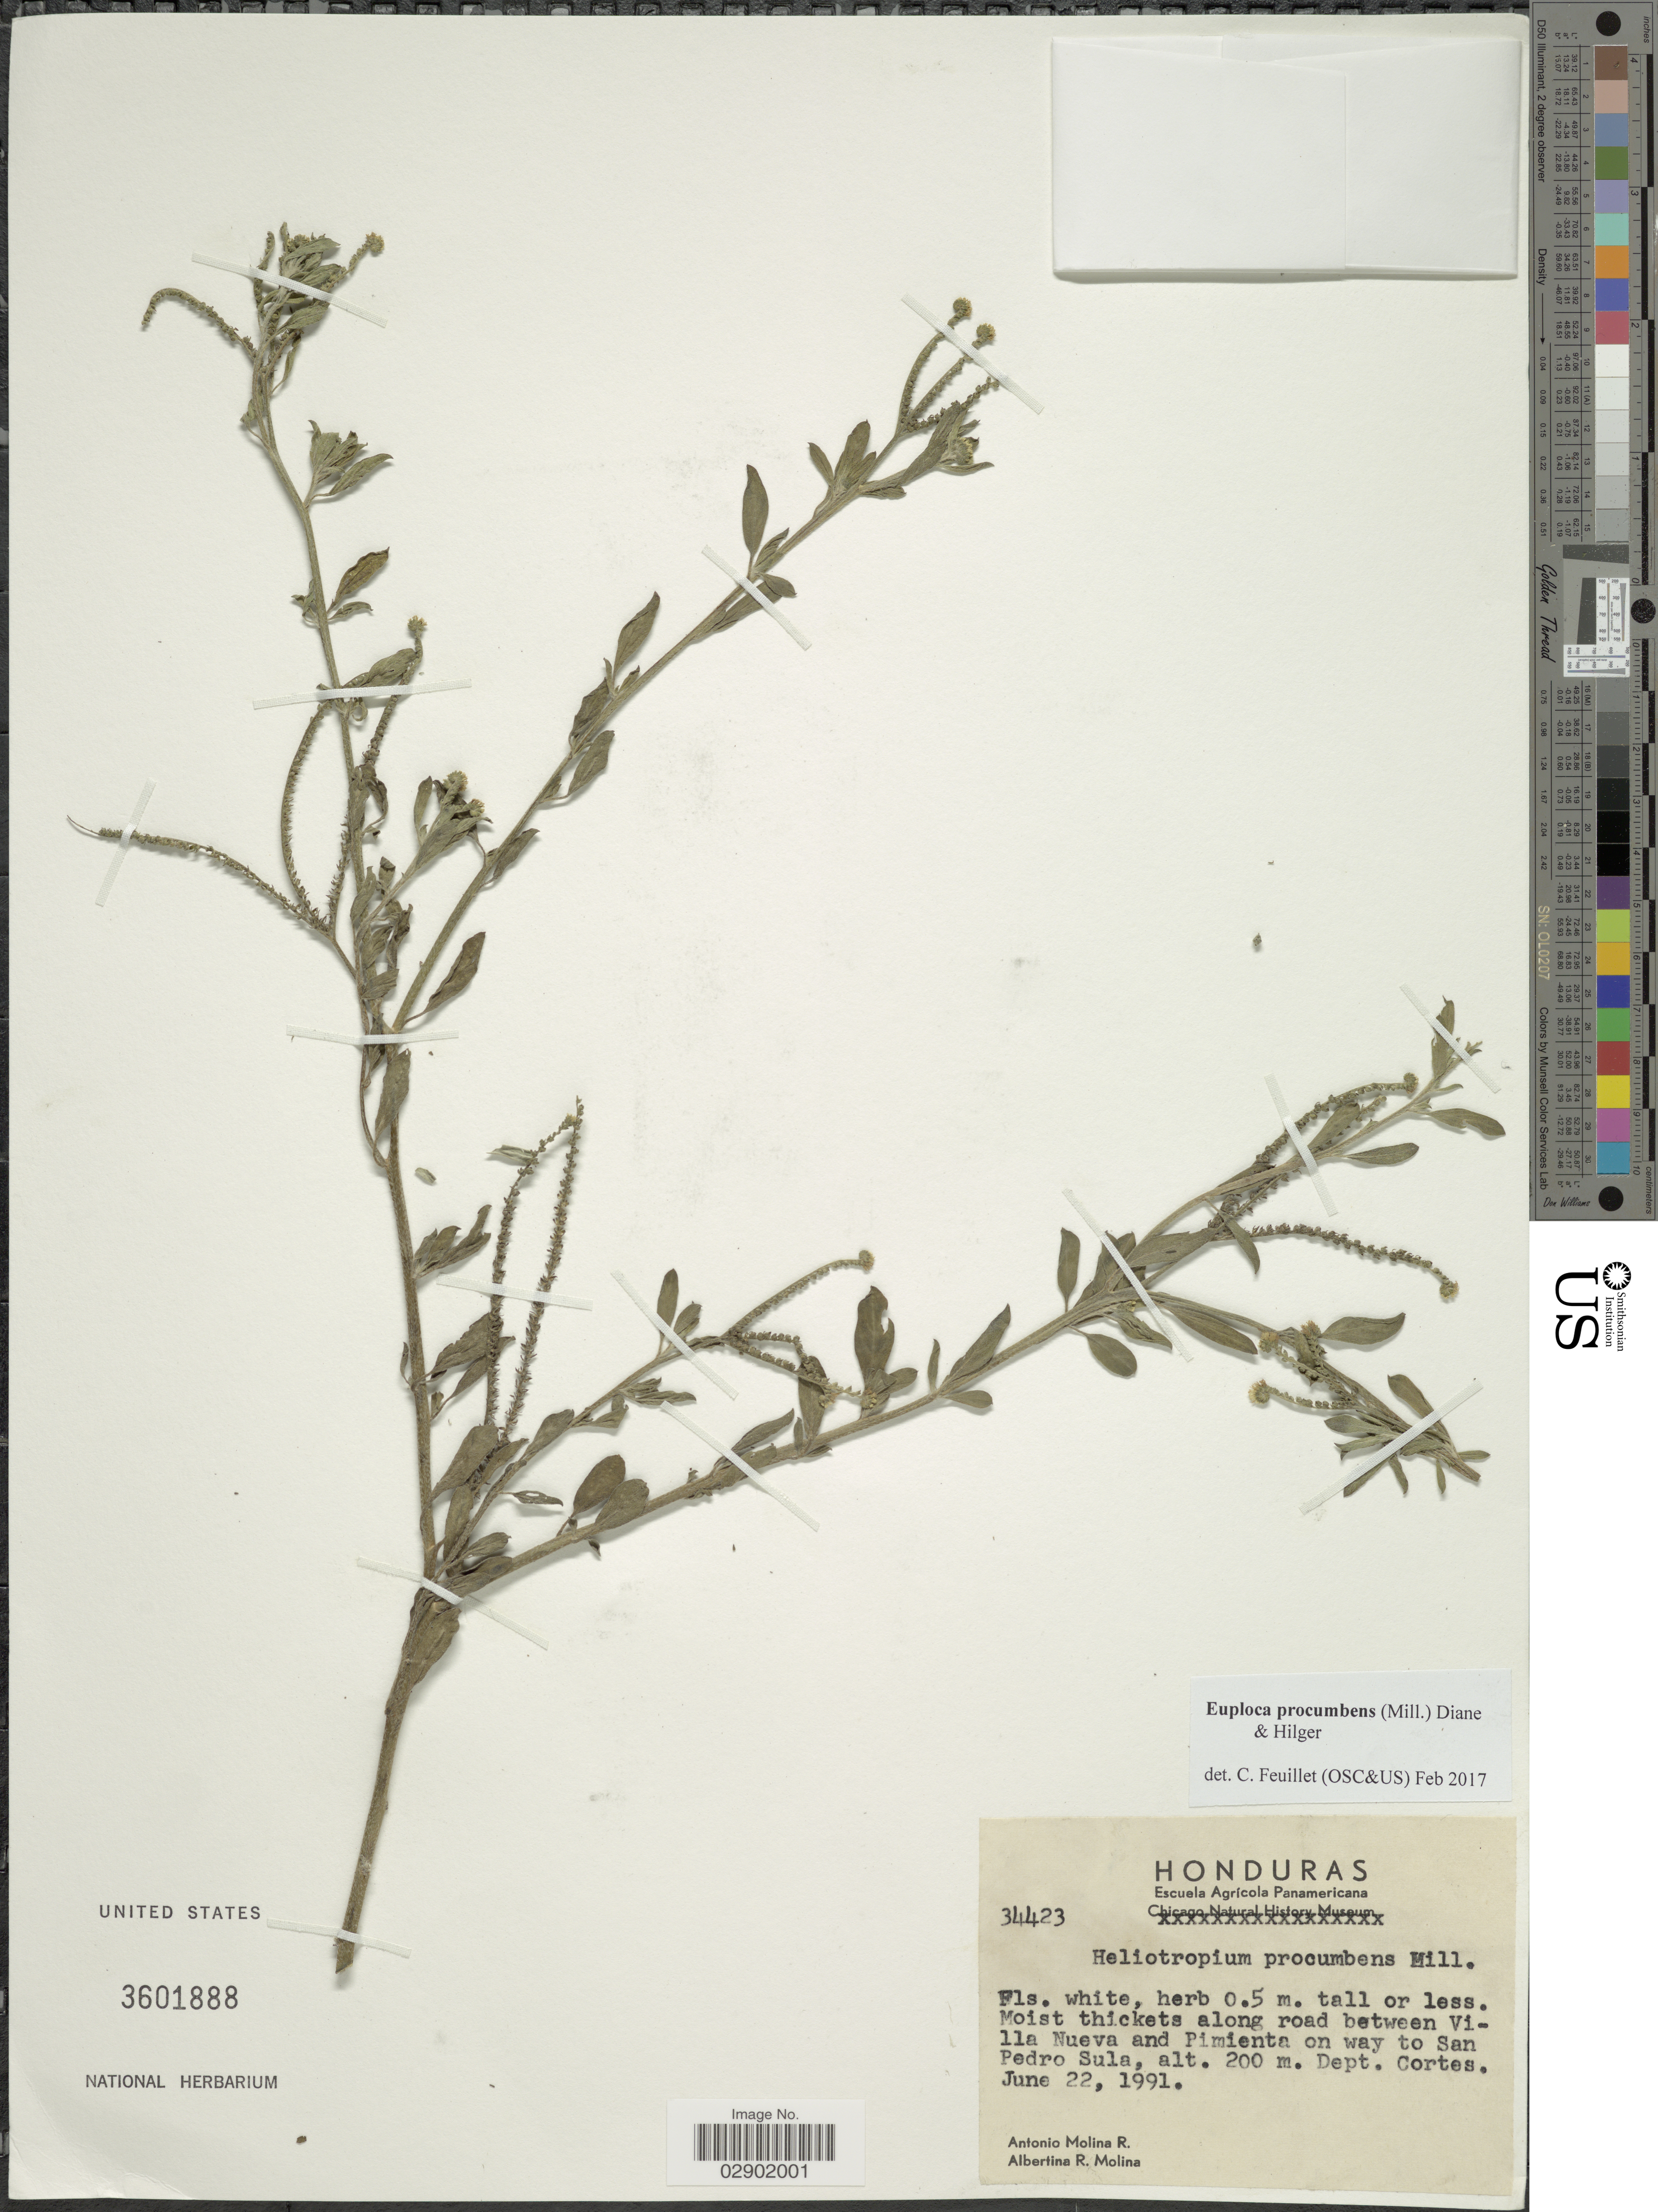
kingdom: Plantae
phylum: Tracheophyta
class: Magnoliopsida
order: Boraginales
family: Heliotropiaceae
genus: Euploca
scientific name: Euploca procumbens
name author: (Mill.) Diane & Hilger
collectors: A. Molina R. & A. R. Molina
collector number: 34423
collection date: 1991-06-22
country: Honduras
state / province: Cortés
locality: Moist thickets along road between Villa Nueva and Pimienta on way to San Pedro Sula. Dept. Cortes.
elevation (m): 200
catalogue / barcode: US 3601888